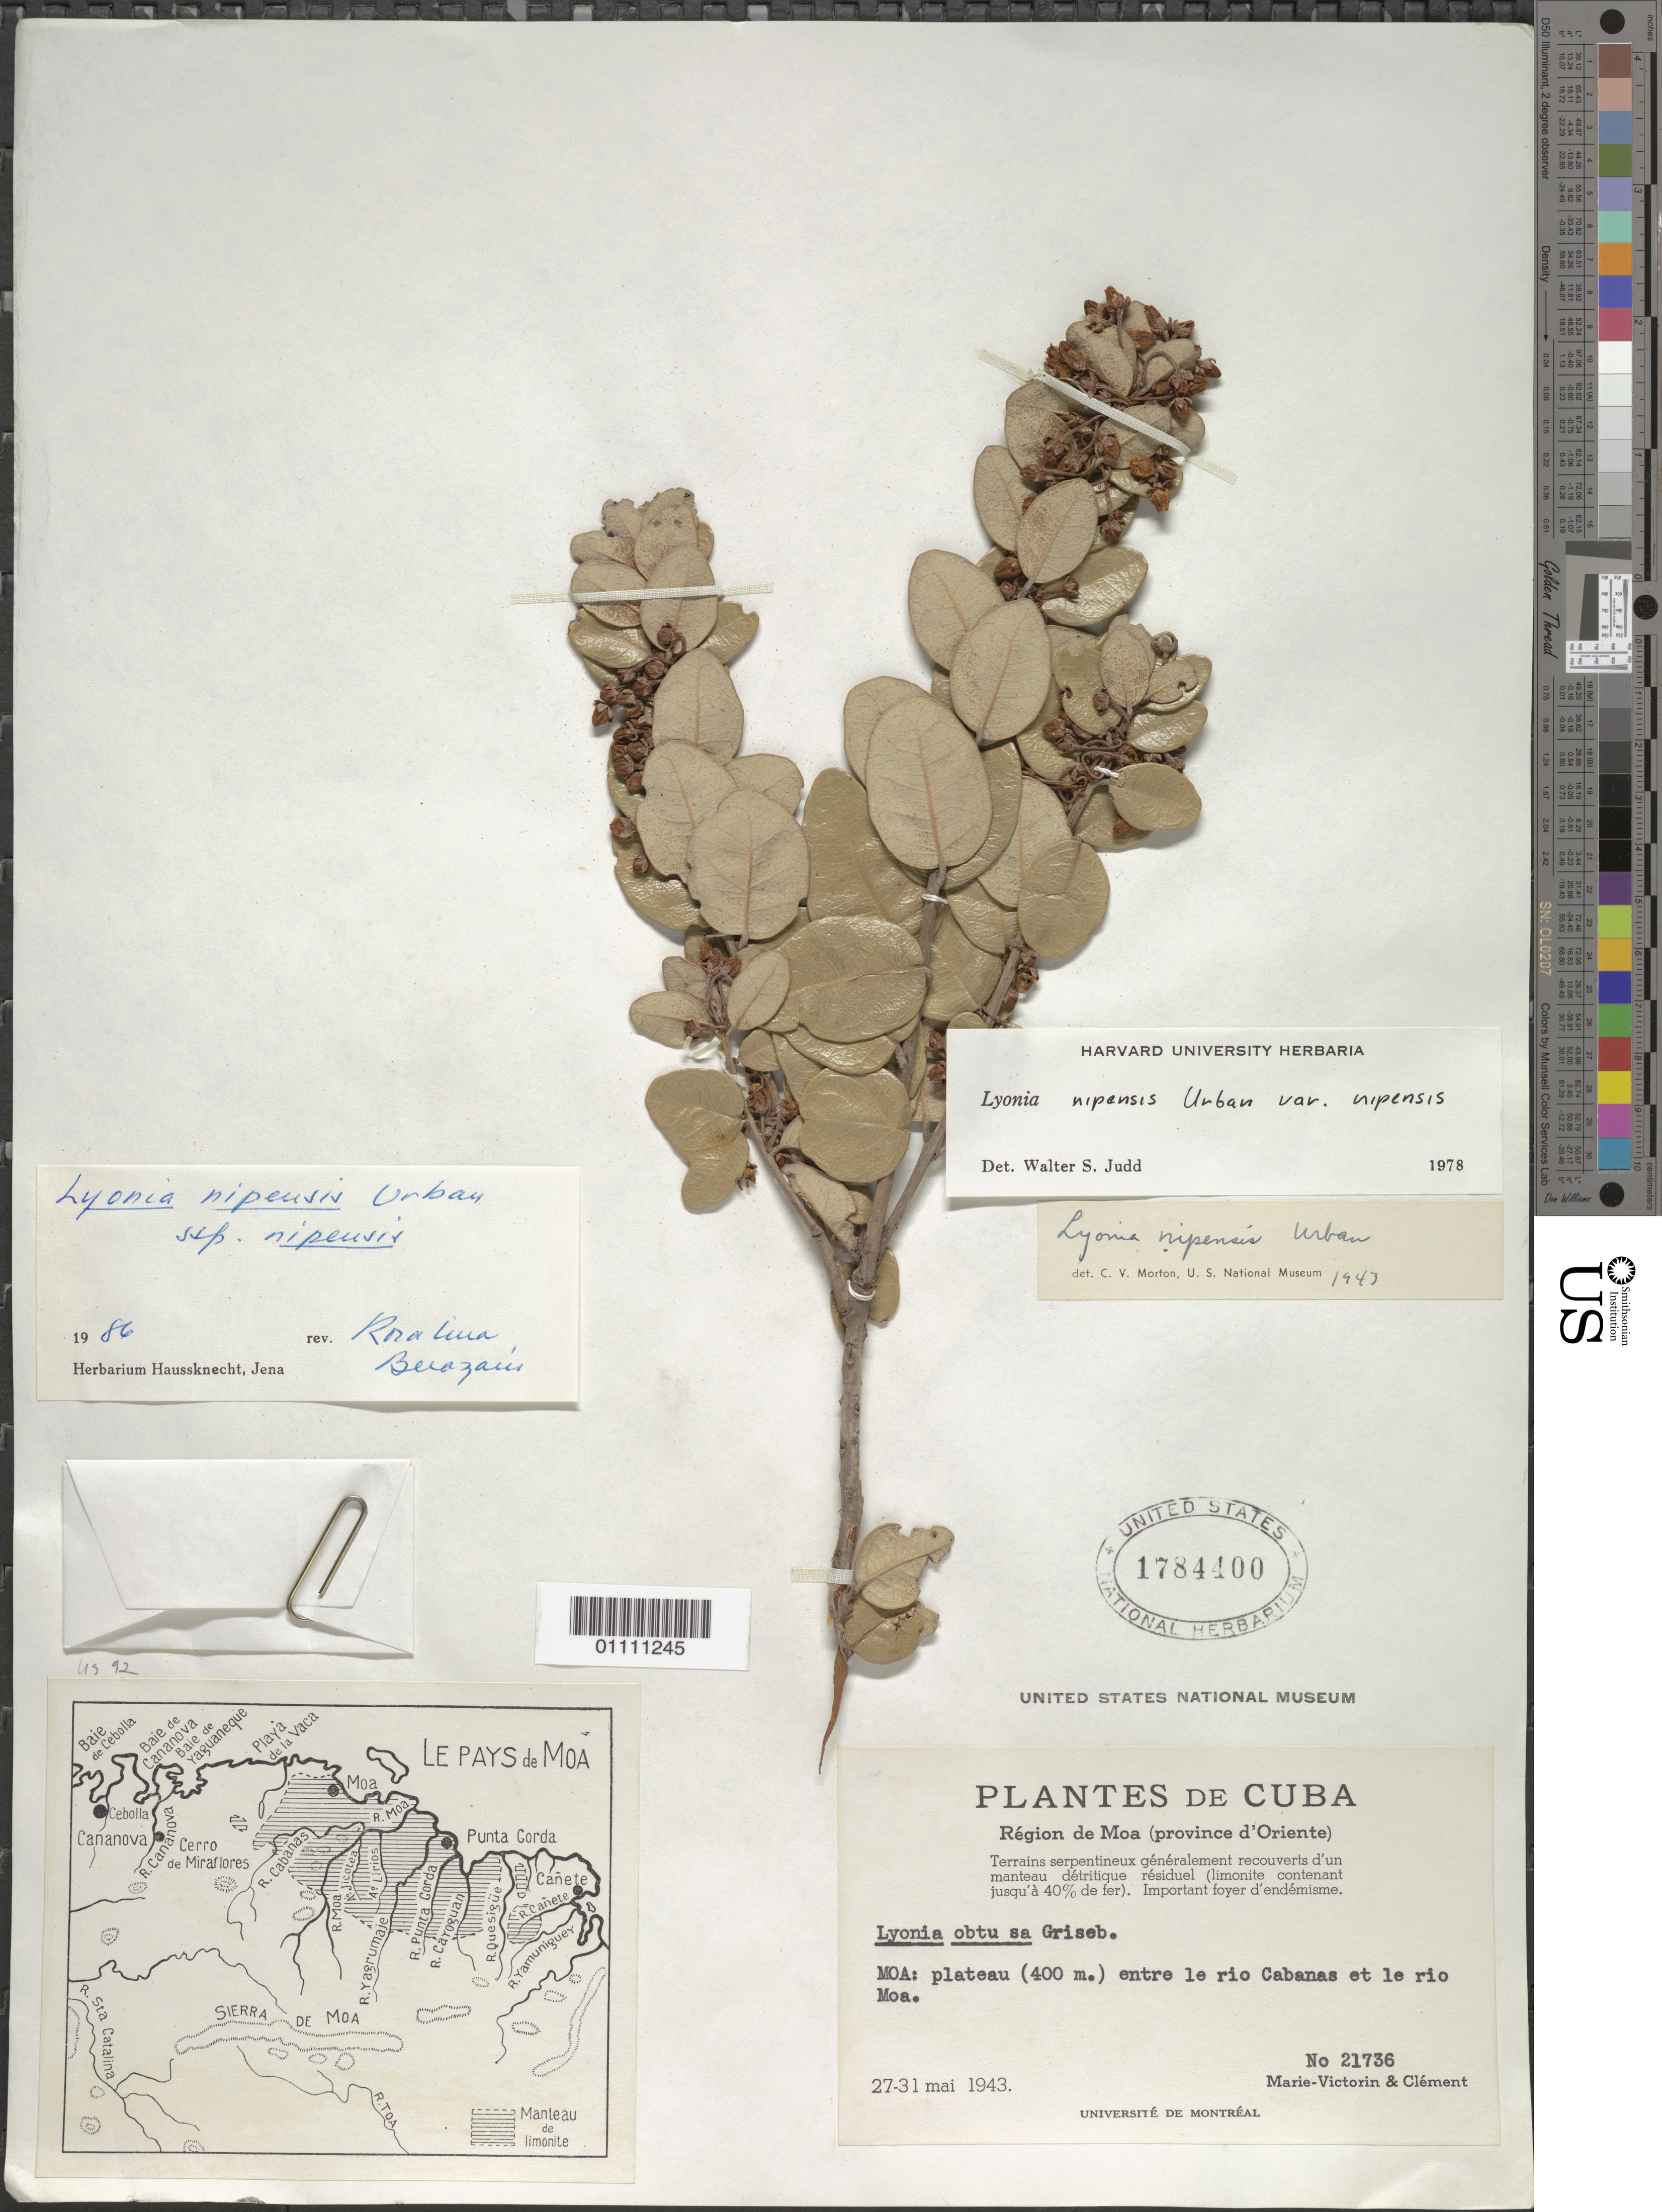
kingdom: Plantae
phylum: Tracheophyta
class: Magnoliopsida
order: Ericales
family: Ericaceae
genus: Lyonia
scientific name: Lyonia nipensis subsp. nipensis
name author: Urb.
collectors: Fr. Marie-Victorin & B. Clement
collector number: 21736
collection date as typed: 27 May 1943 to 31 May 1943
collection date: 1943-05-27/1943-05-31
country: Cuba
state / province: Holguín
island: Cuba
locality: Moa: plateau entre le rio Cabanas et le rio Moa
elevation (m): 400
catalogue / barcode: US 1784400